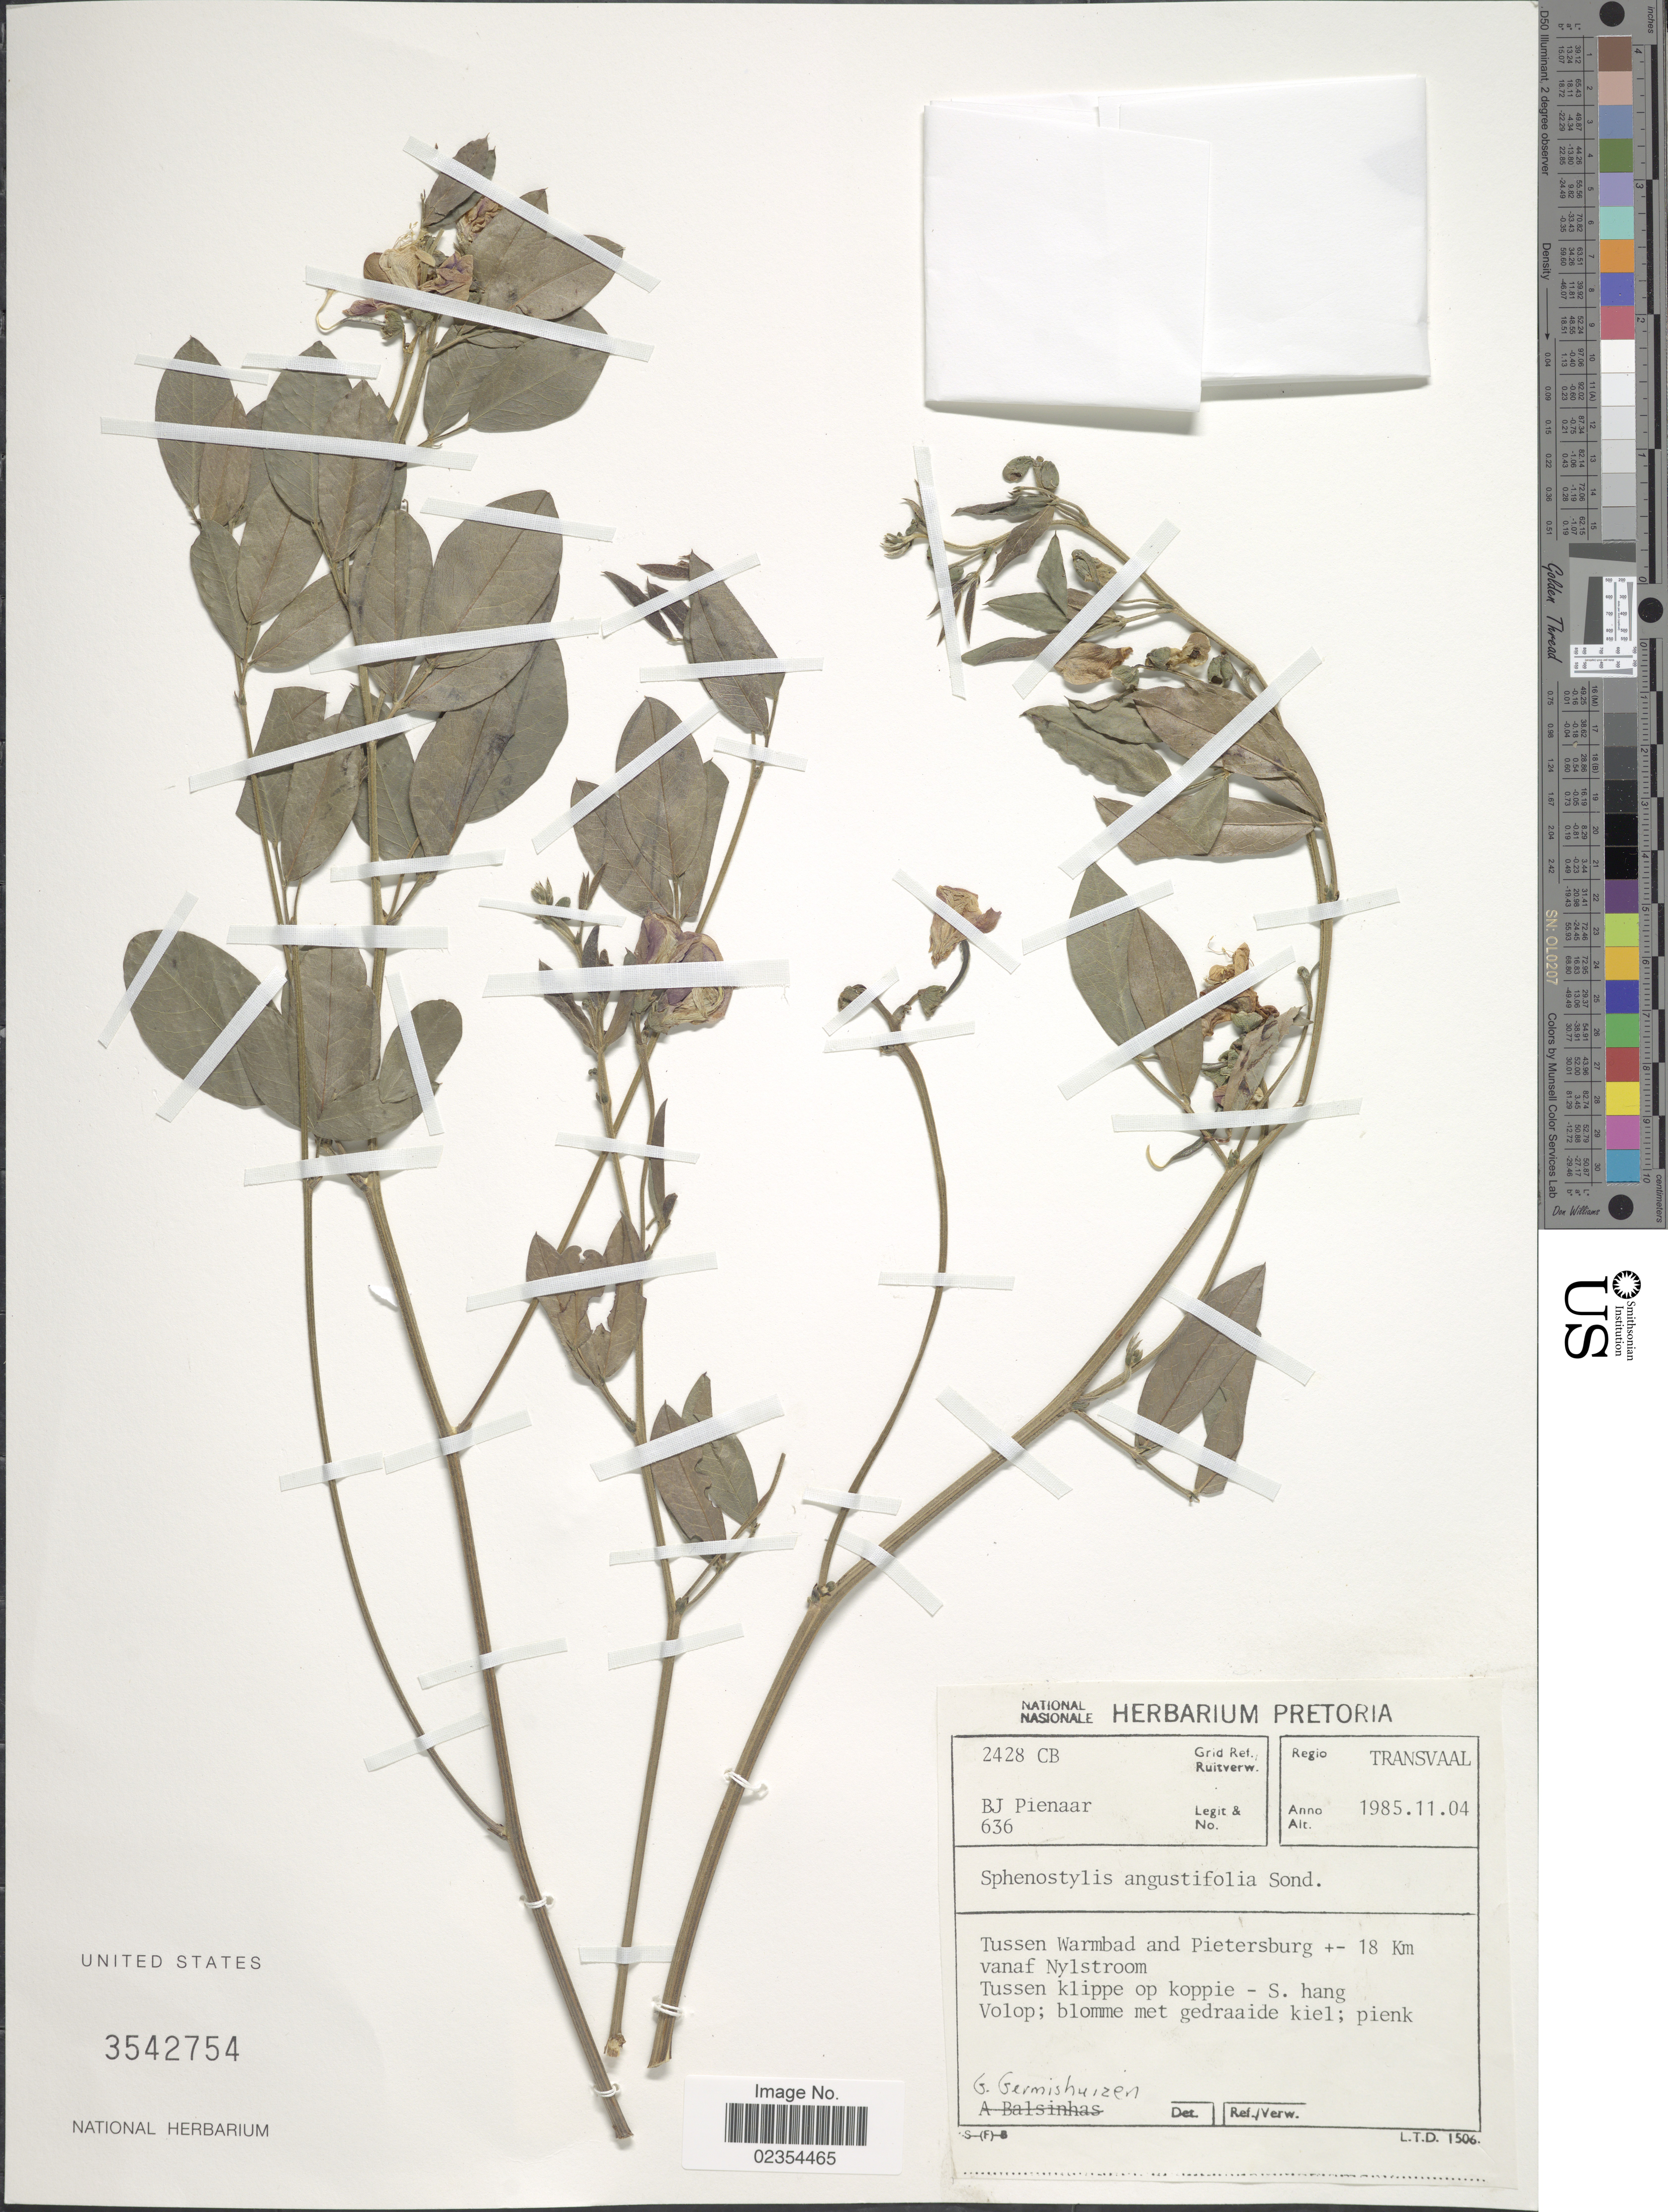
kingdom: Plantae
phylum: Tracheophyta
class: Magnoliopsida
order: Fabales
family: Fabaceae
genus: Sphenostylis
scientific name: Sphenostylis angustifolia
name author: Sond.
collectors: B. Pienaar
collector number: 636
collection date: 1985-11-04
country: South Africa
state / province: Limpopo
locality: Regio Transvaal, Tussen Warmbad and Pietersburg ca 18 Km vanaf Nylstroom, tussen klippe op koppie-S. hang Volop, Grid Ref. 2428 CB.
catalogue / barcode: US 3542754